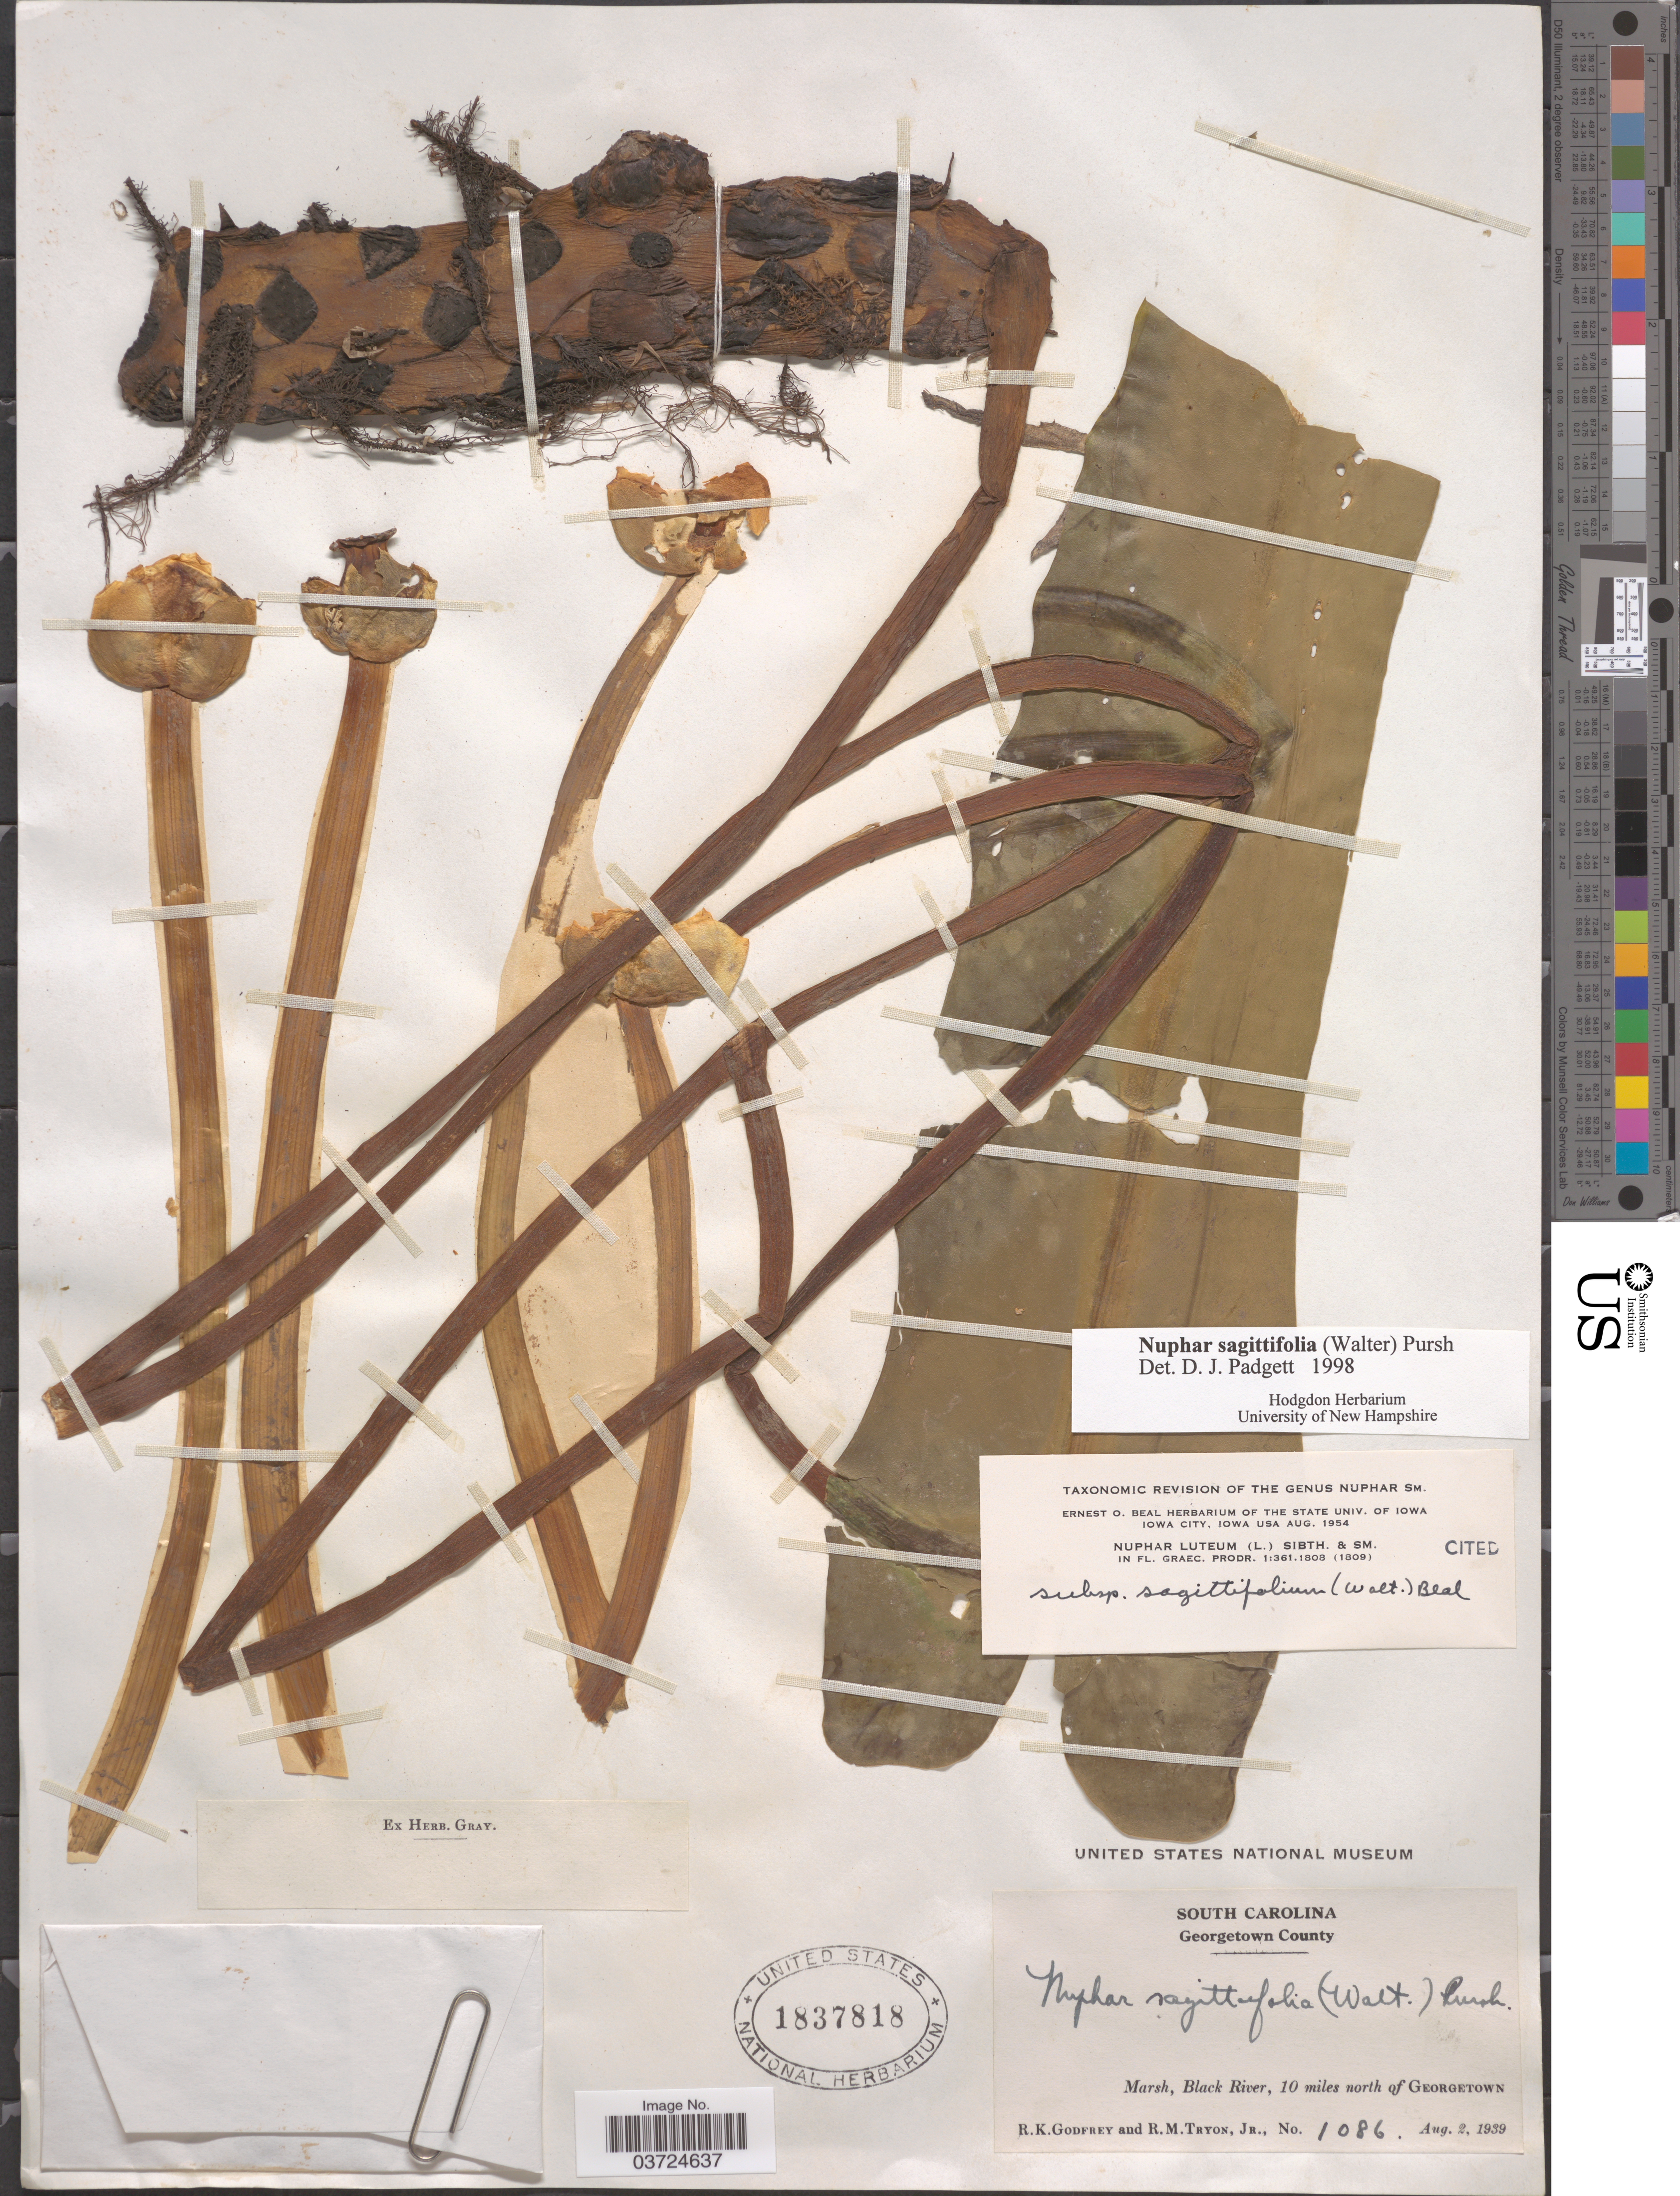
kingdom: Plantae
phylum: Tracheophyta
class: Magnoliopsida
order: Nymphaeales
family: Nymphaeaceae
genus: Nuphar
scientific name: Nuphar lutea subsp. sagittifolia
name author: (Walter) E.O. Beal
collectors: R. K. Godfrey & R. Tryon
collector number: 1086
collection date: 1939-08-02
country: United States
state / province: South Carolina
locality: Georgetown County. Marsh, Black River, 10 miles north of Georgetown.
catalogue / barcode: US 1837818